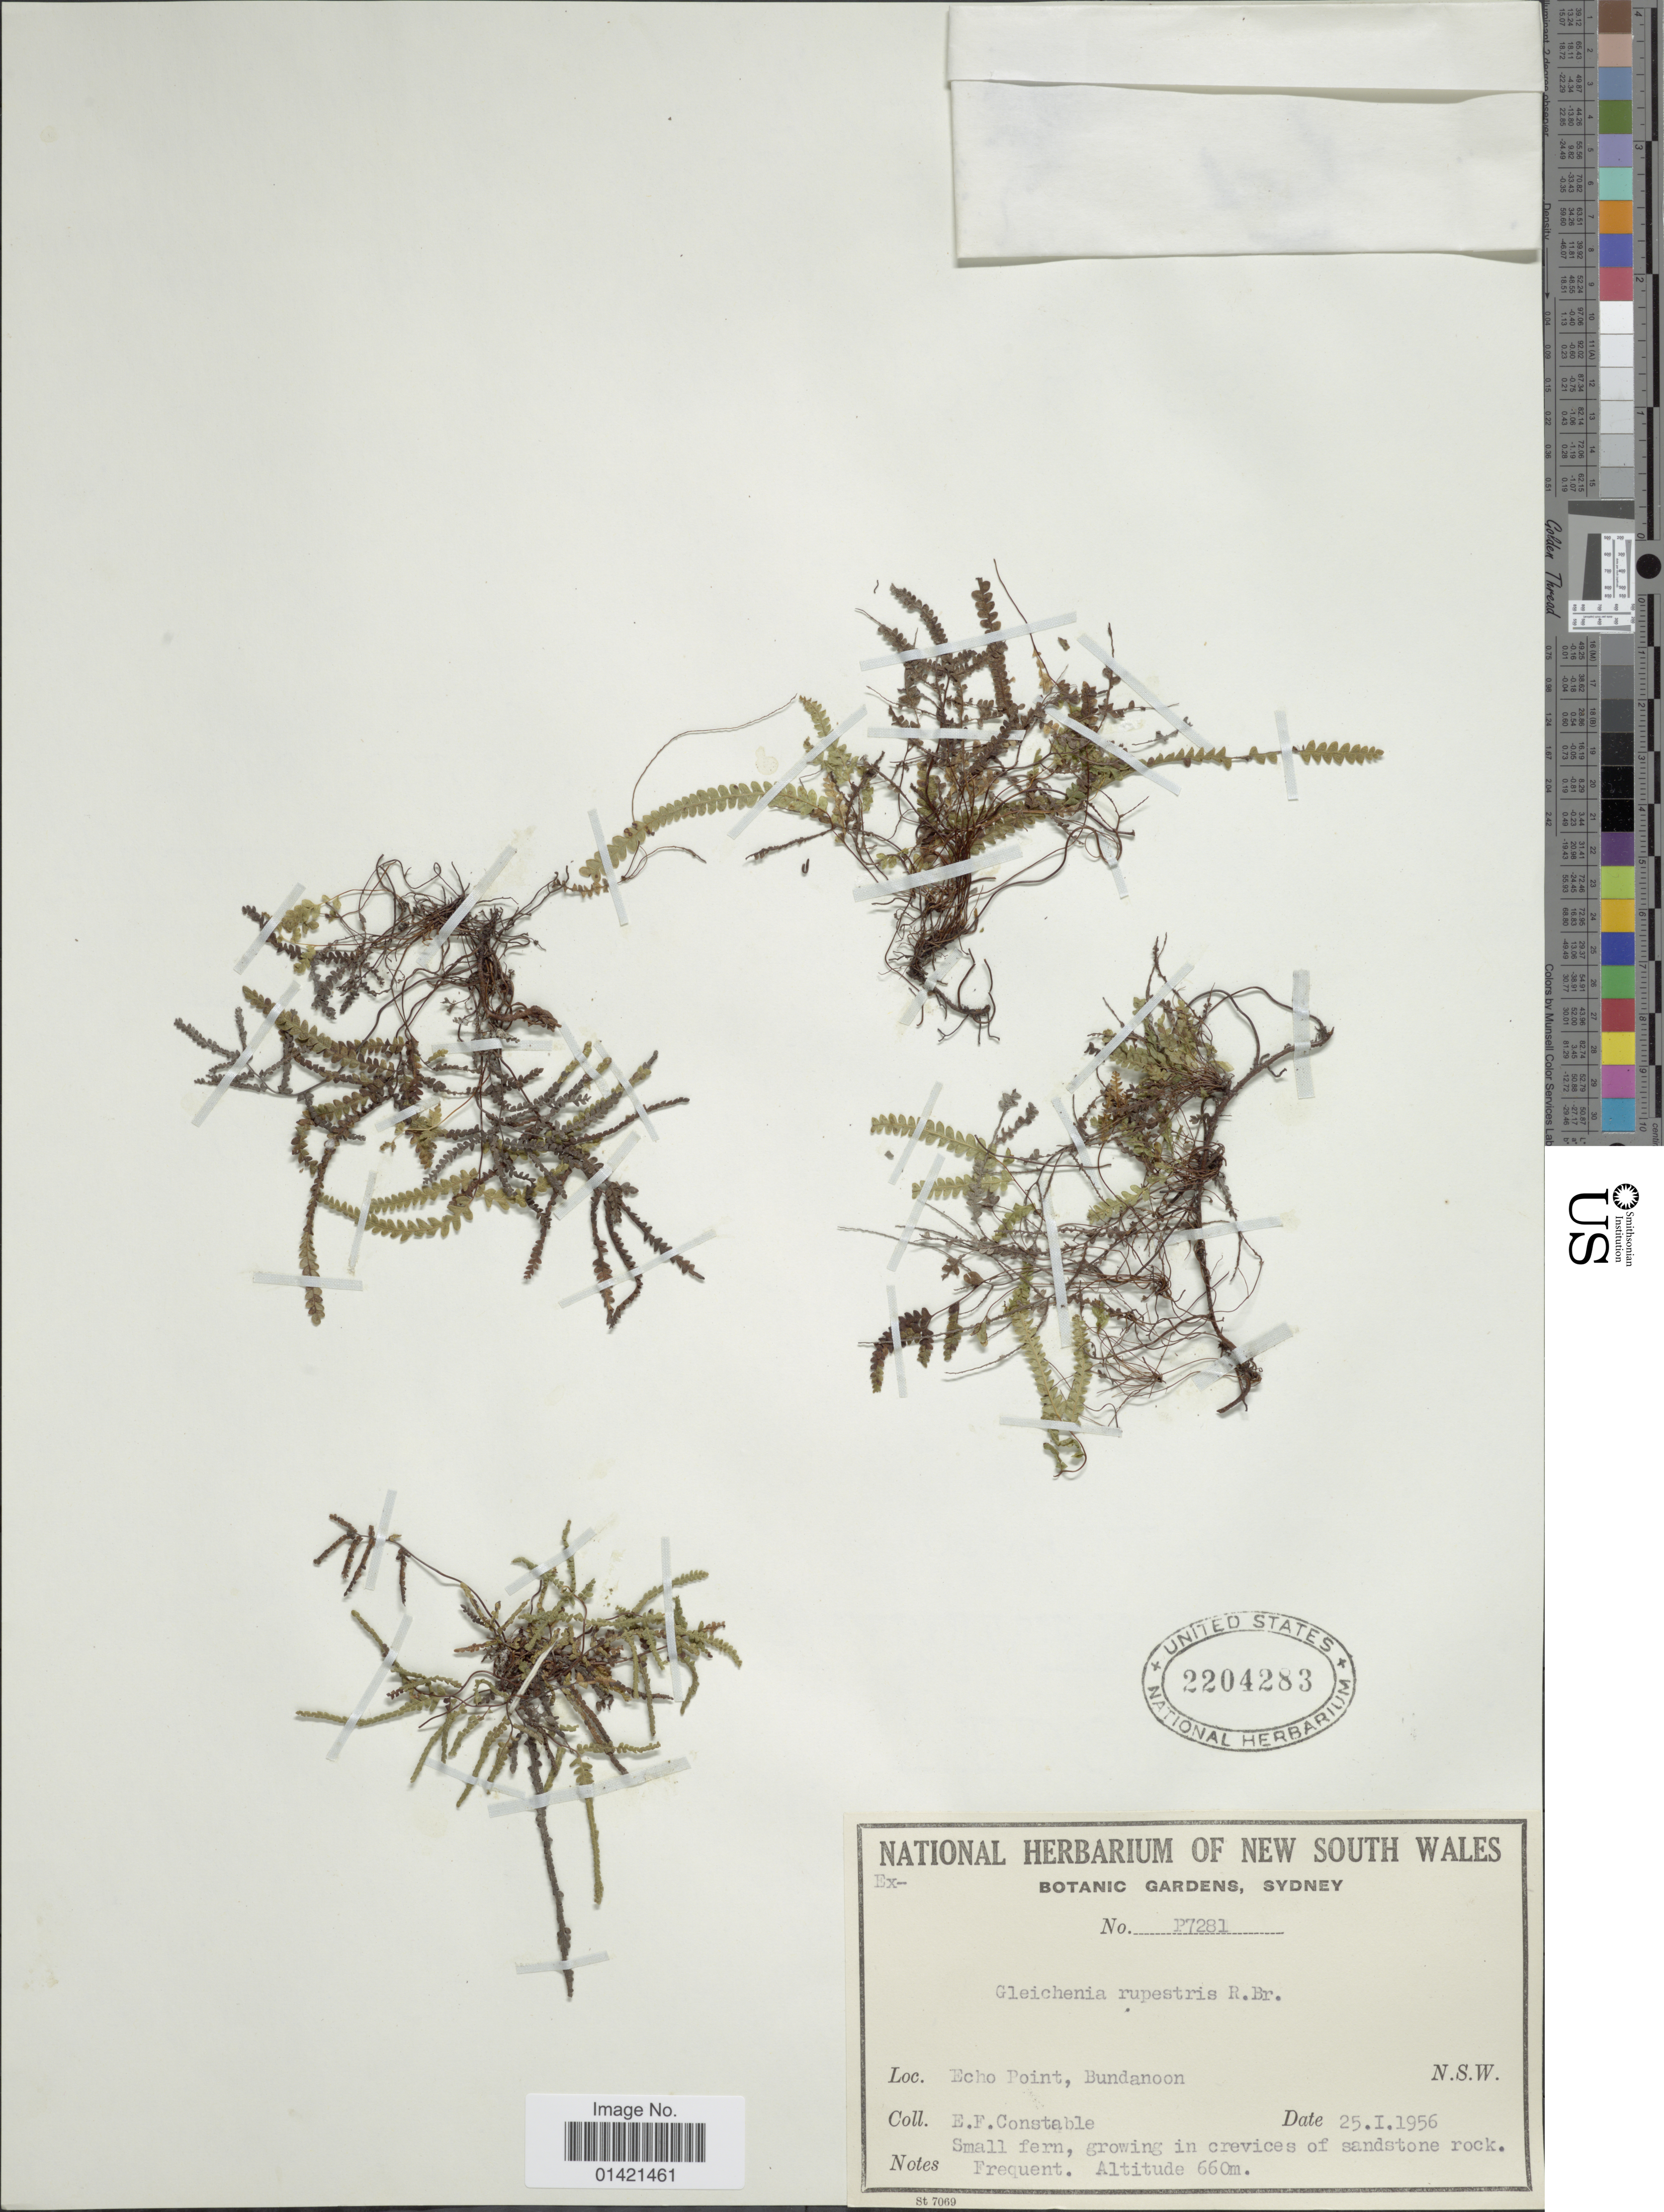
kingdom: Plantae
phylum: Tracheophyta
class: Polypodiopsida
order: Gleicheniales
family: Gleicheniaceae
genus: Gleichenia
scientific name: Gleichenia rupestris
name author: R. Br.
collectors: E. F. Constable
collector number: P7281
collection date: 1956-01-25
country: Australia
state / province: New South Wales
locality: Echo Point, Bundanoon. N.S.W.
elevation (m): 660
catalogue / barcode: US 2204283